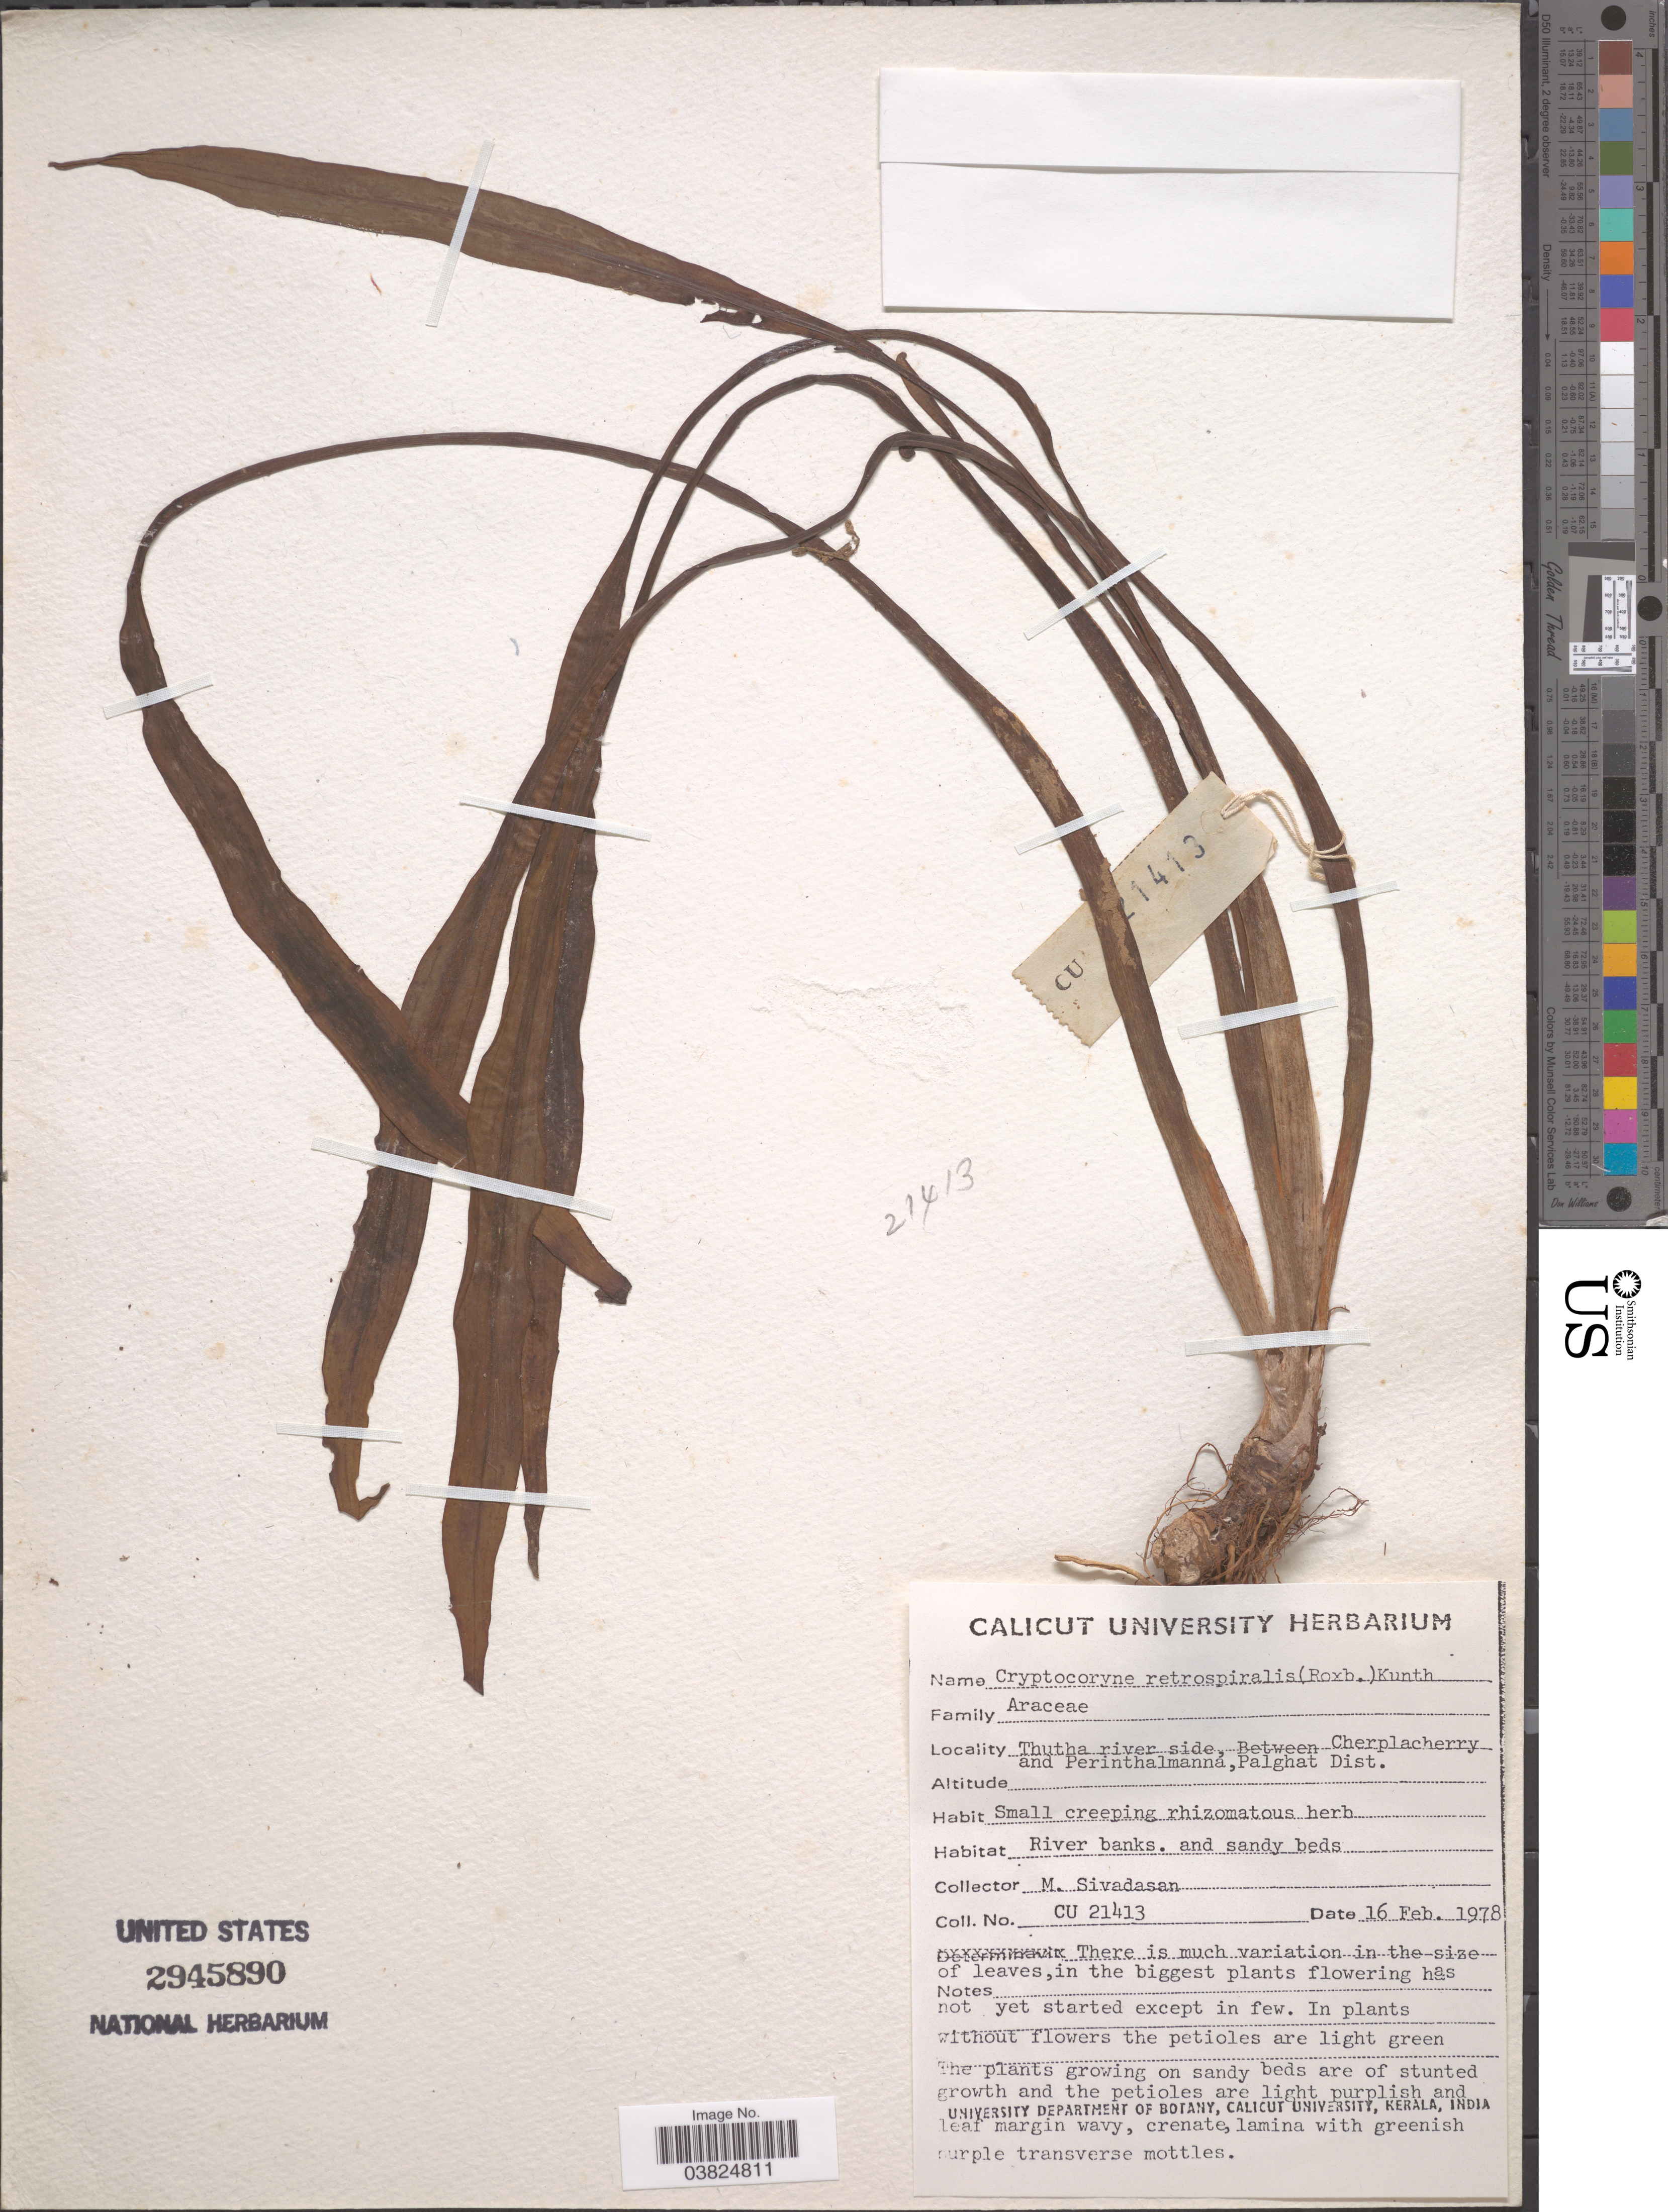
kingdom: Plantae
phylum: Tracheophyta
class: Liliopsida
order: Alismatales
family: Araceae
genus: Cryptocoryne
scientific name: Cryptocoryne retrospiralis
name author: (Roxb.) Kunth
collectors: M. Sivadasan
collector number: CU21413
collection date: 1978-02-16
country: India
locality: Thuta river side, Between Cherplacherry and Perinthalmanna, Palghat Dist.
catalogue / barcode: US 2945890